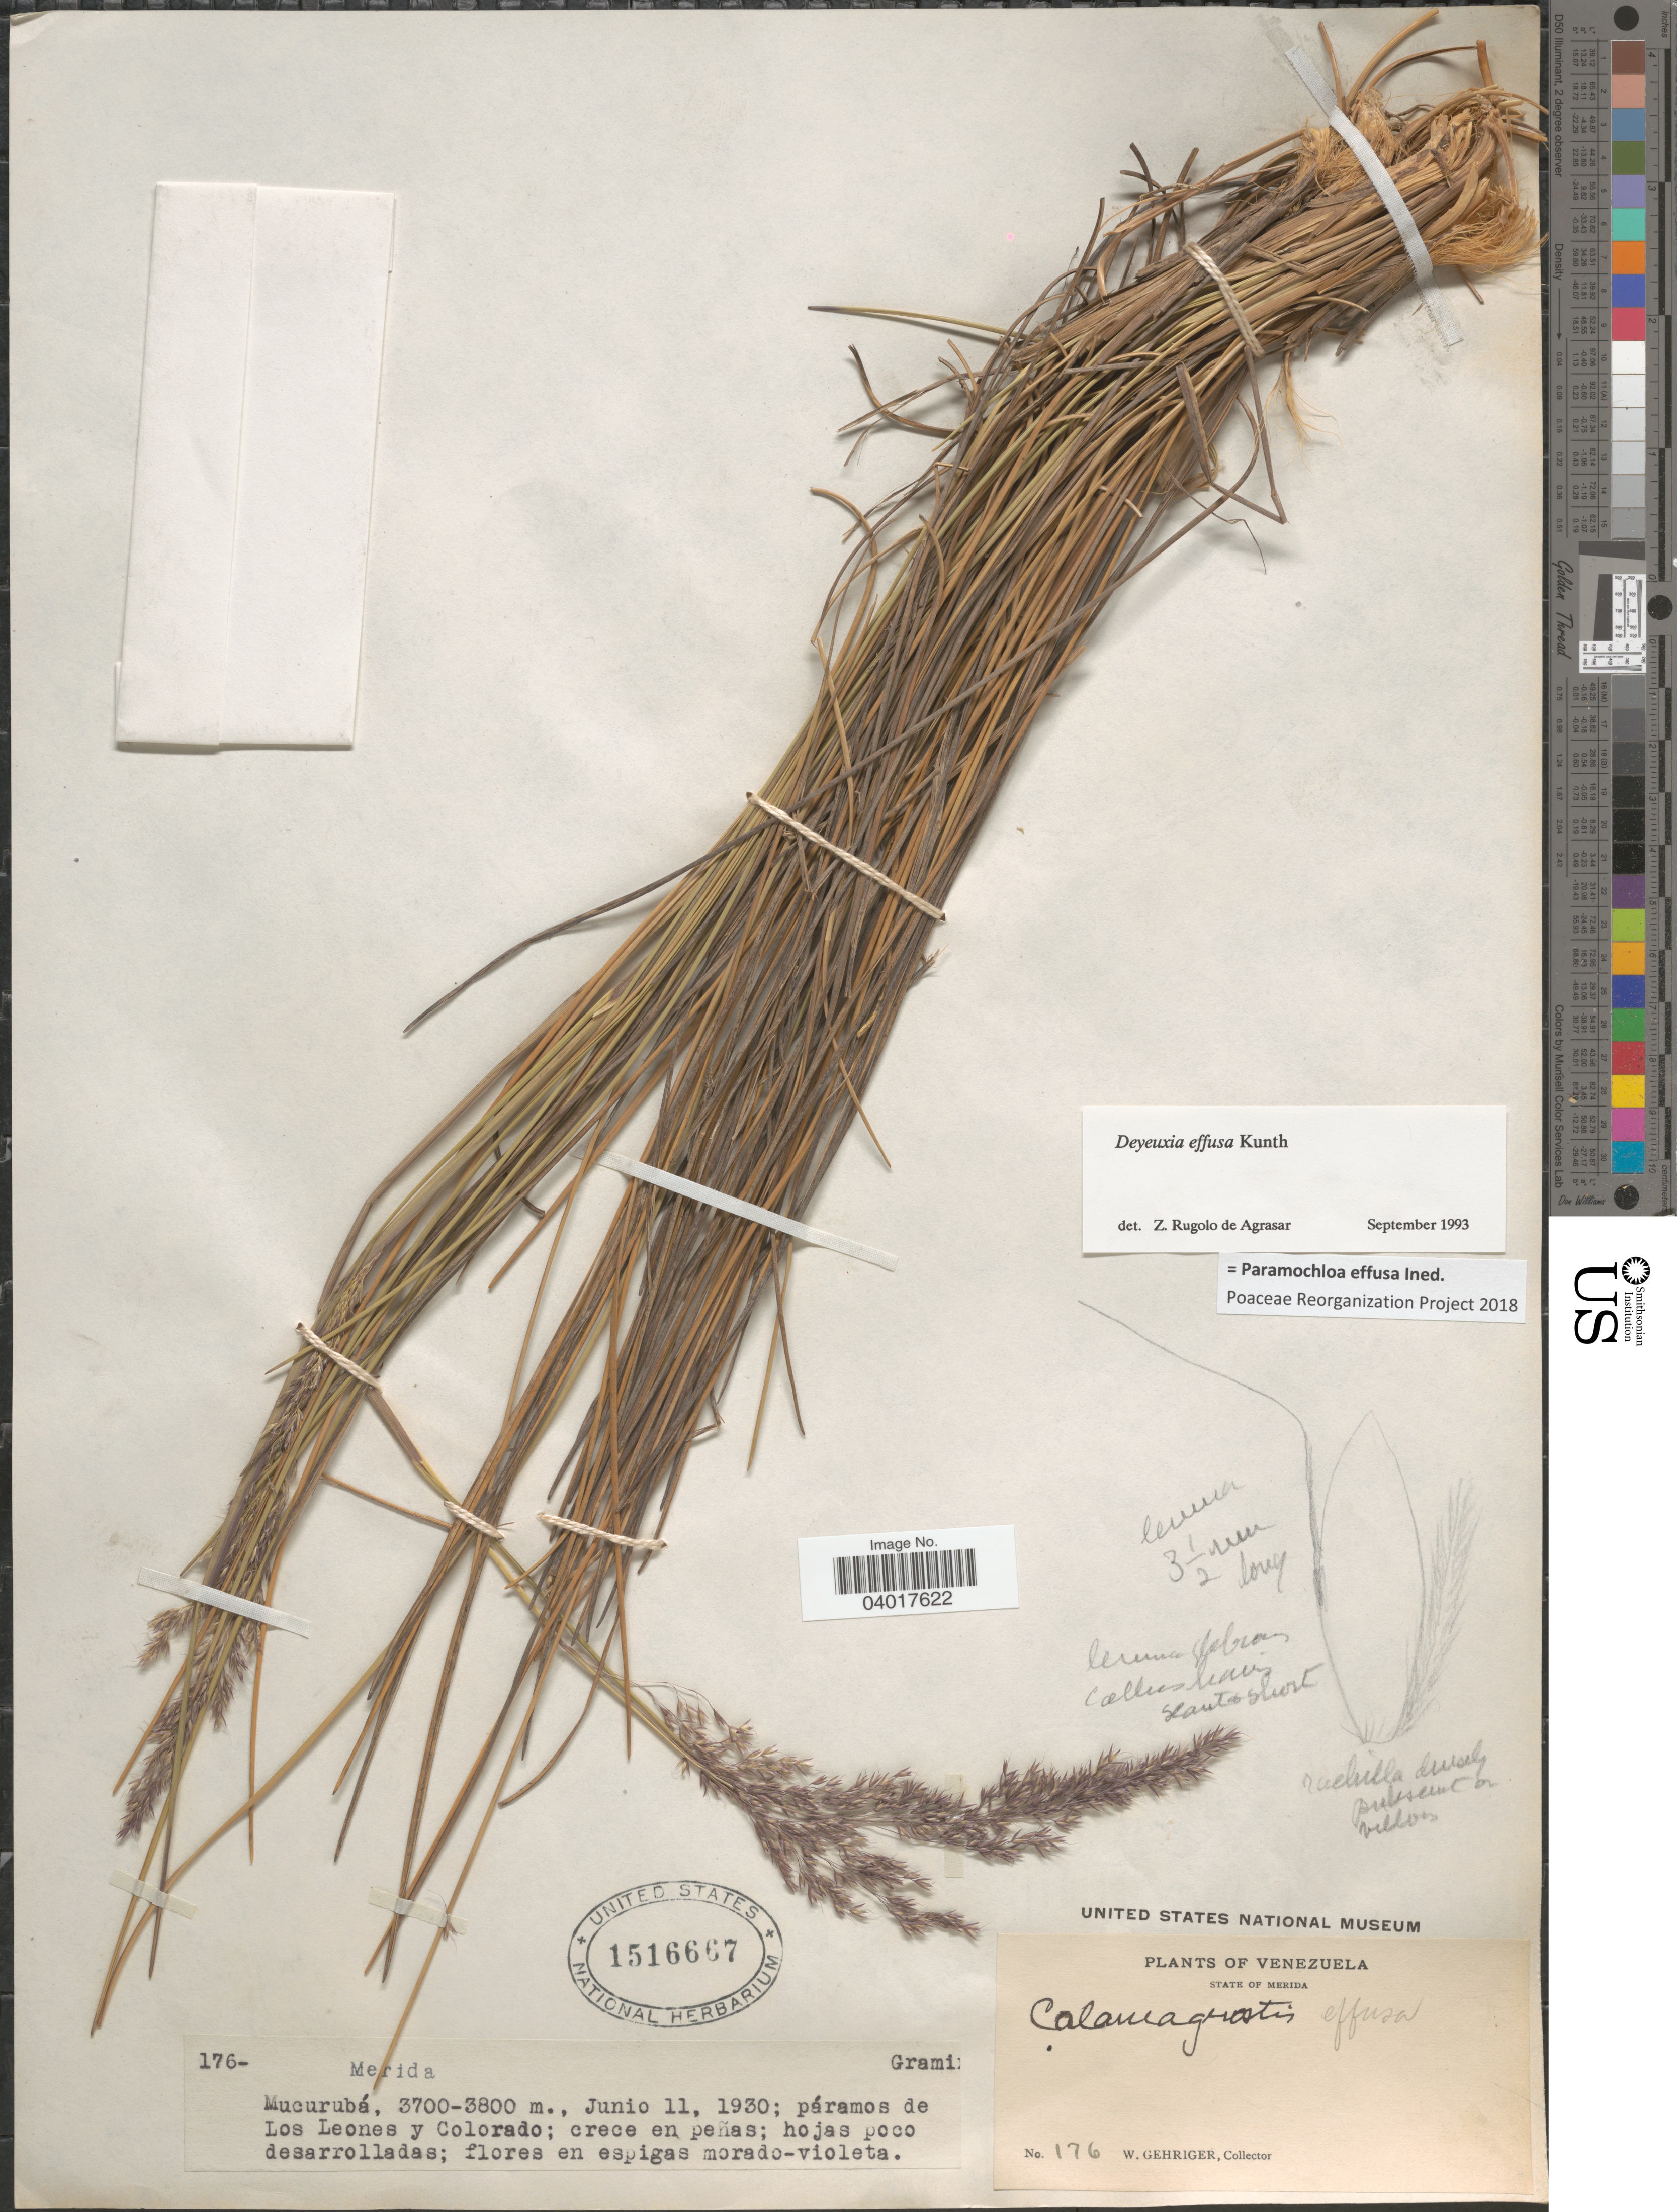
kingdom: Plantae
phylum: Tracheophyta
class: Liliopsida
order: Poales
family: Poaceae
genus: Paramochloa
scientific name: Paramochloa effusa ined.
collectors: W. Gehriger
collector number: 176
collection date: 1930-06-11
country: Venezuela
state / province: Merida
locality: Mucurubá. Páramos de Los Leones y Colorado.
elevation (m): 3700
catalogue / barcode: US 1516667